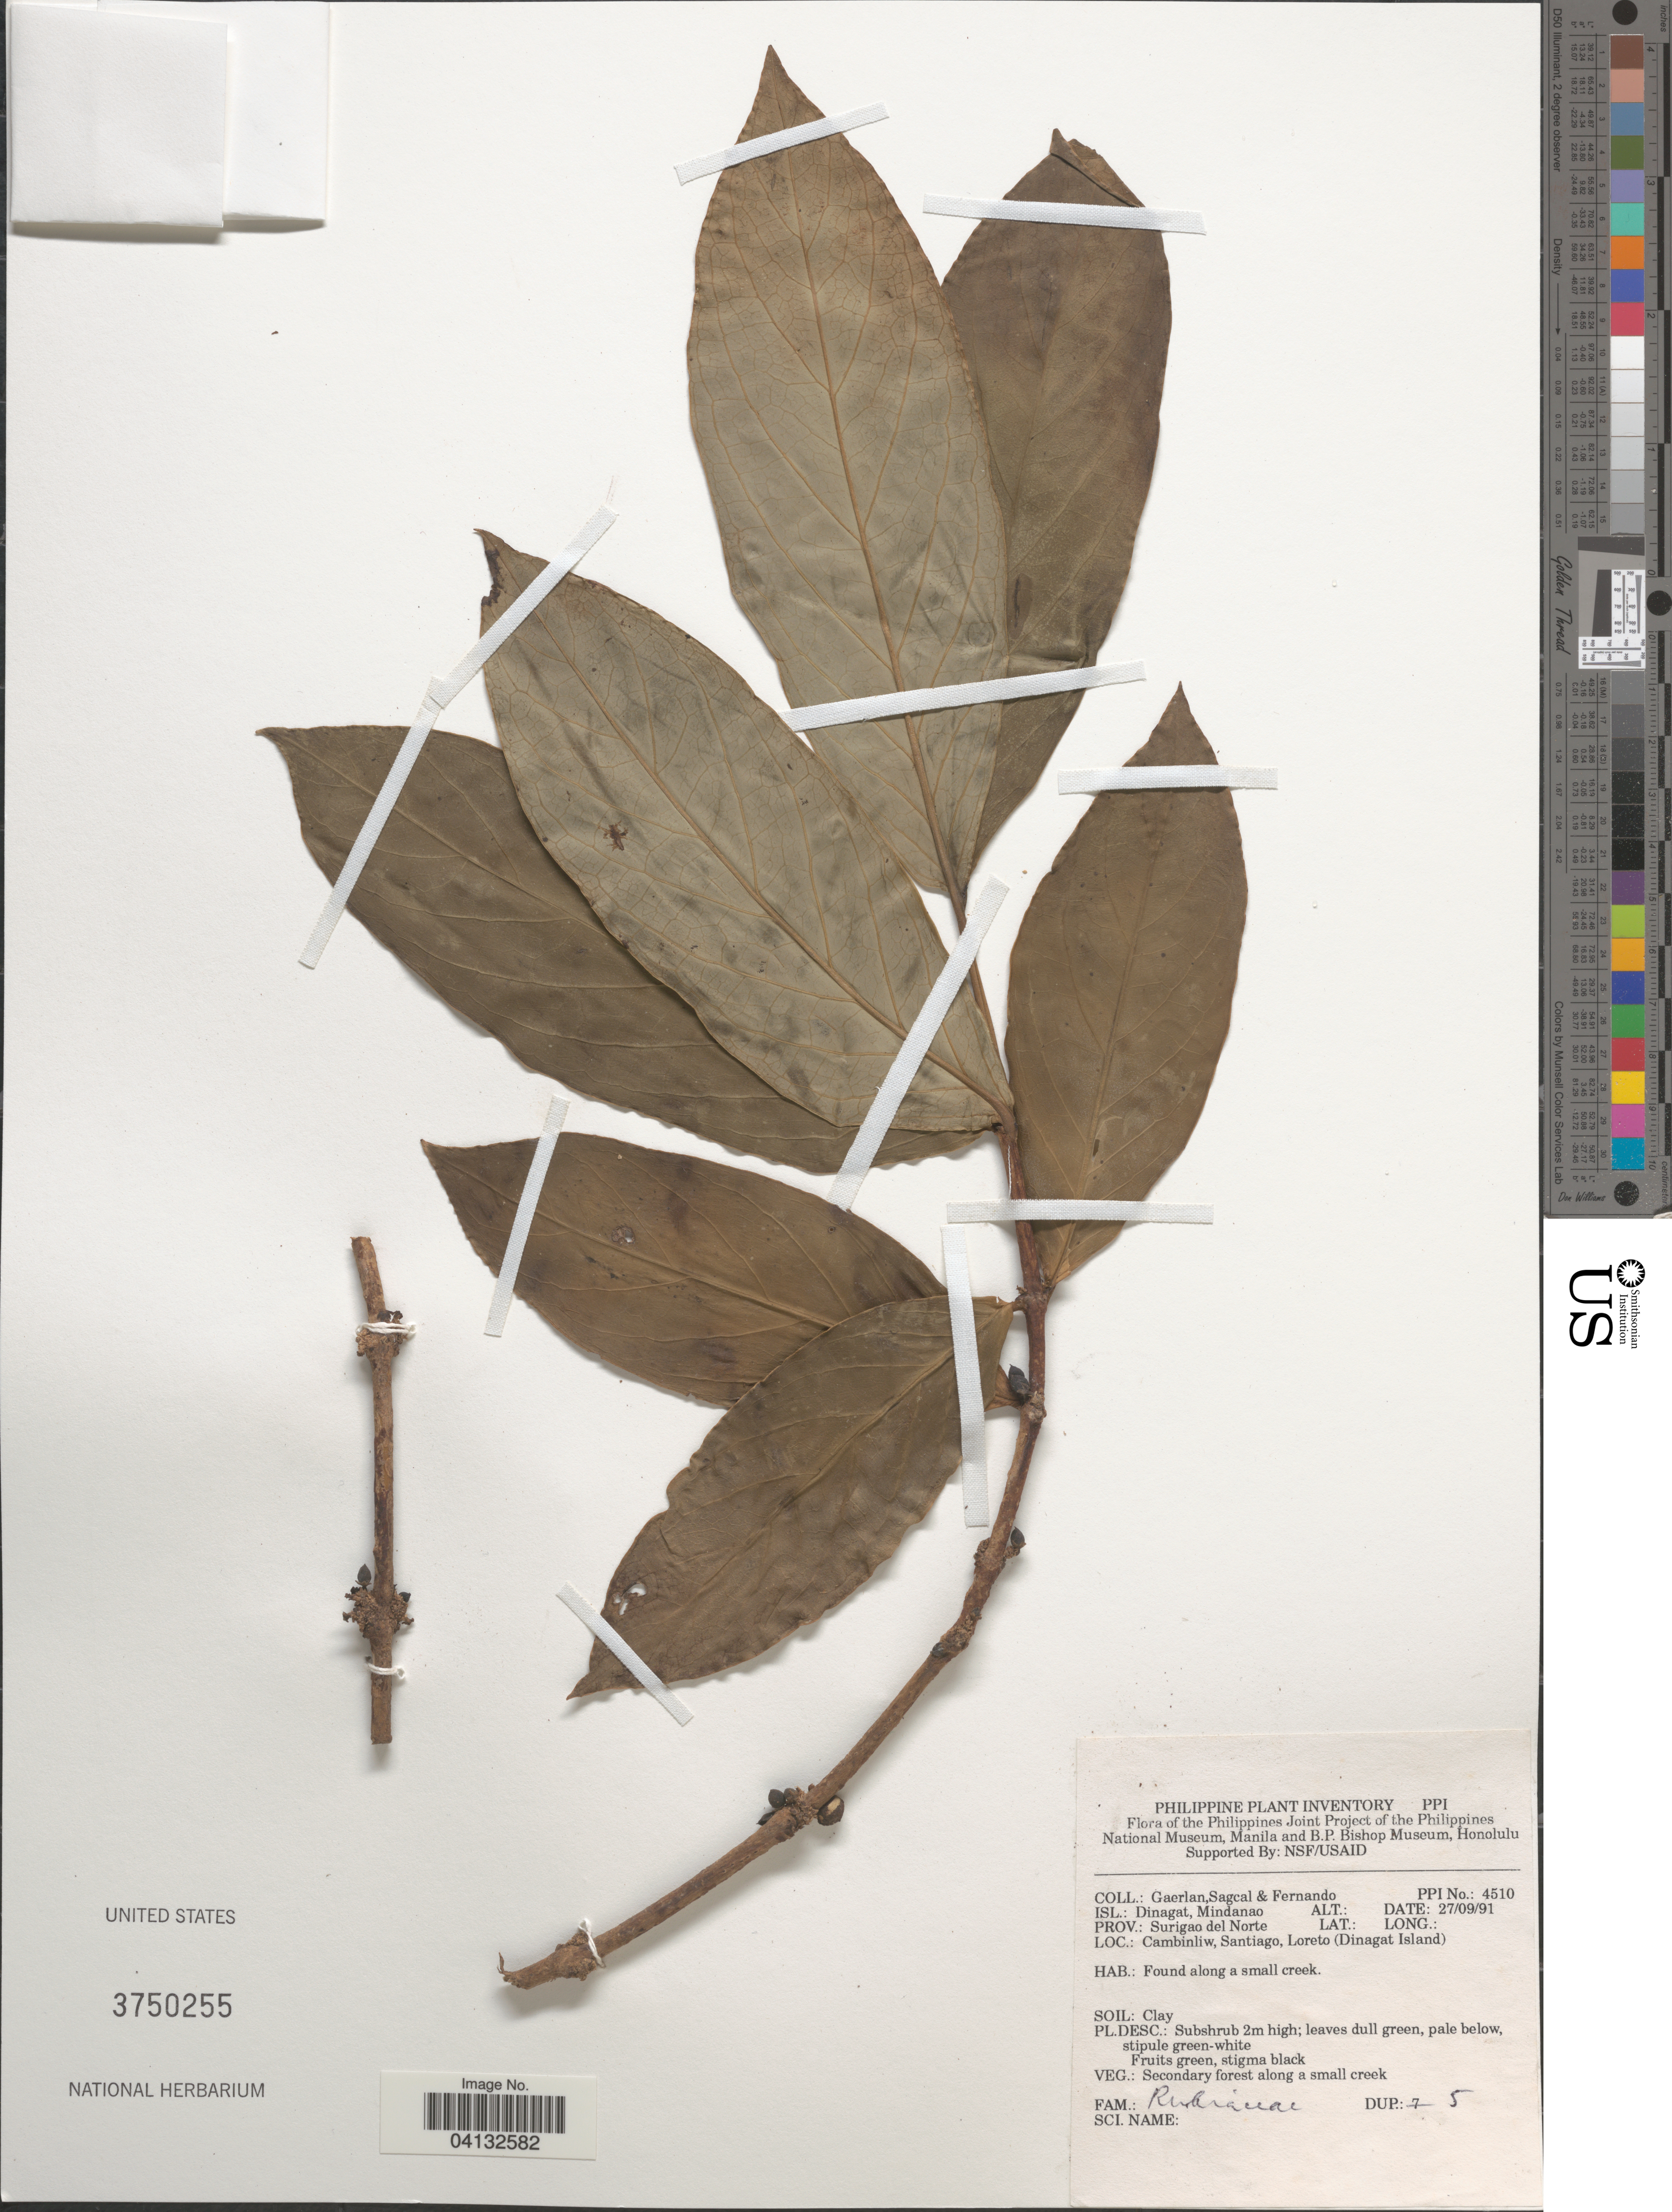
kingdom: Plantae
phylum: Tracheophyta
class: Magnoliopsida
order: Gentianales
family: Rubiaceae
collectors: Gaerlan, E. Sagcal & -- Fernando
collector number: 4510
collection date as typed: Transcribed d/m/y: 27/9/91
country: Philippines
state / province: Caraga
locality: Isl.: Dinagat, Mindanao. Prov.: Surigao del Norte. Cambinliw, Santiago, Loreto (Dinagat Island).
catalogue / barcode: US 3750255